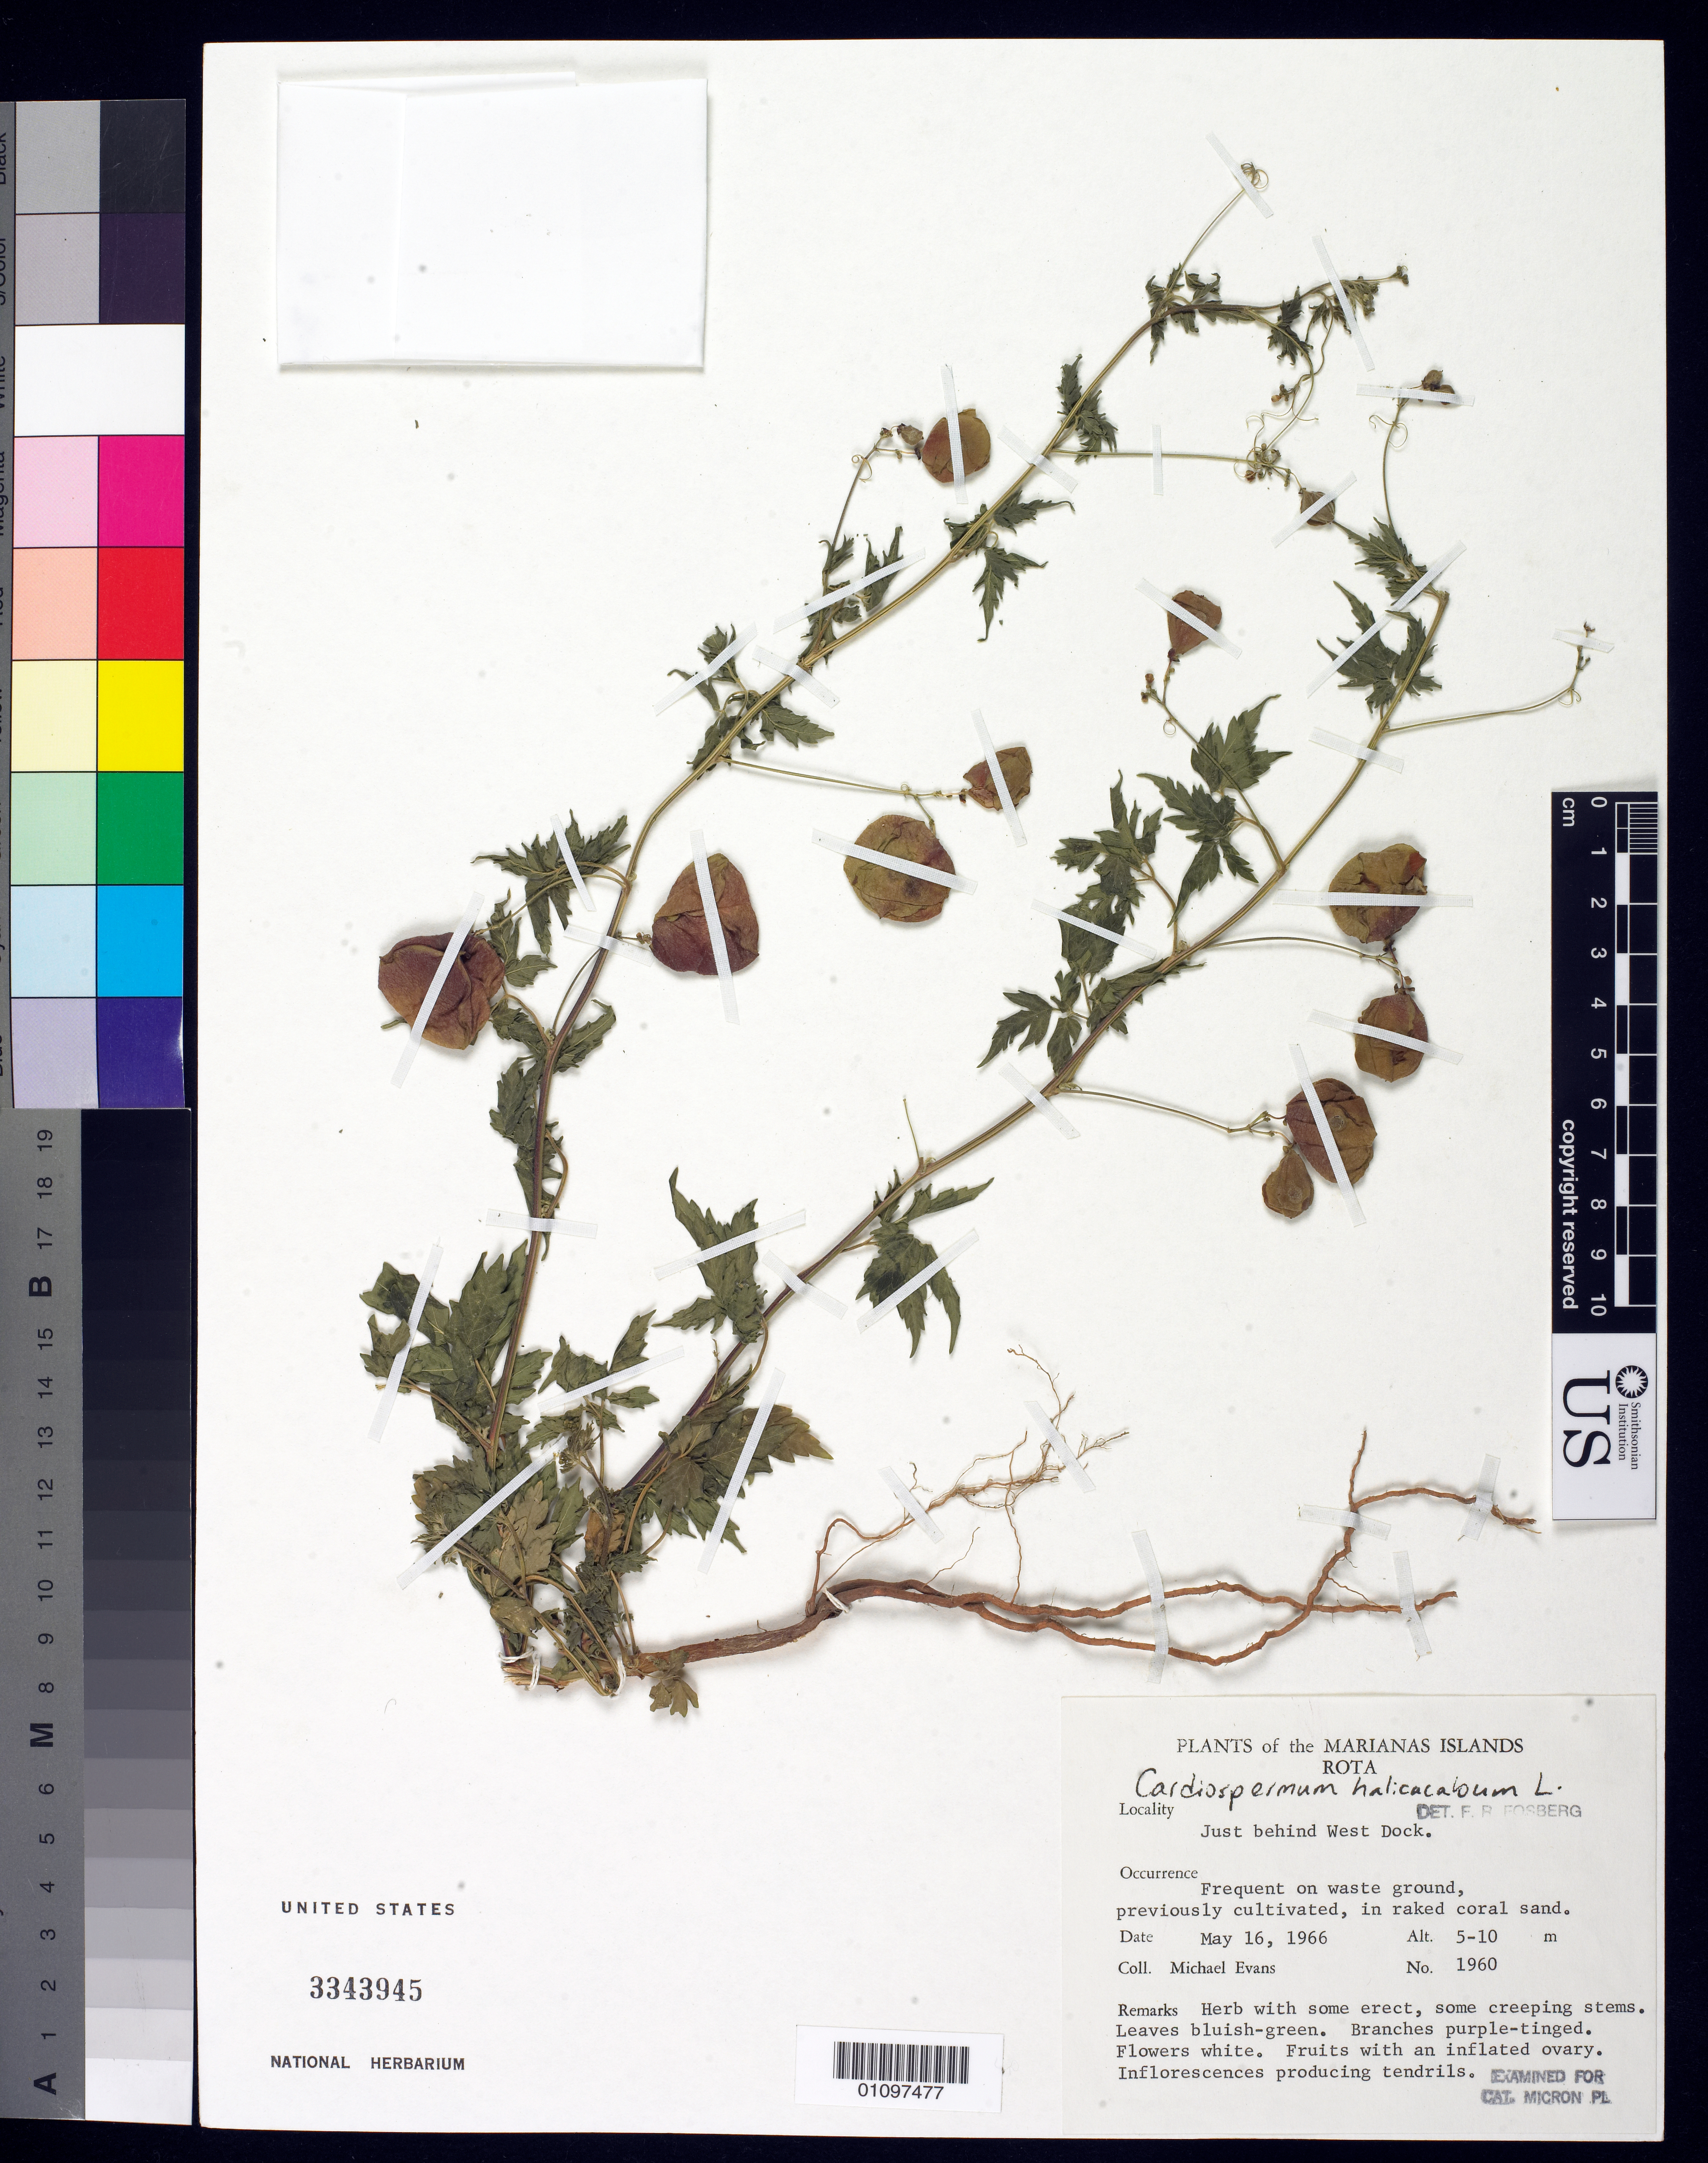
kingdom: Plantae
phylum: Tracheophyta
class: Magnoliopsida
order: Sapindales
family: Sapindaceae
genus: Cardiospermum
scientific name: Cardiospermum halicacabum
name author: L.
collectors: M. Evans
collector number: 1960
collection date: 1966-05-16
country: Northern Mariana Islands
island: Rota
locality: Just behind the west dock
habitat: Frequent on weste ground, previously cultivated, in raked coral sand.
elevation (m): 5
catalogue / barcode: US 3343945